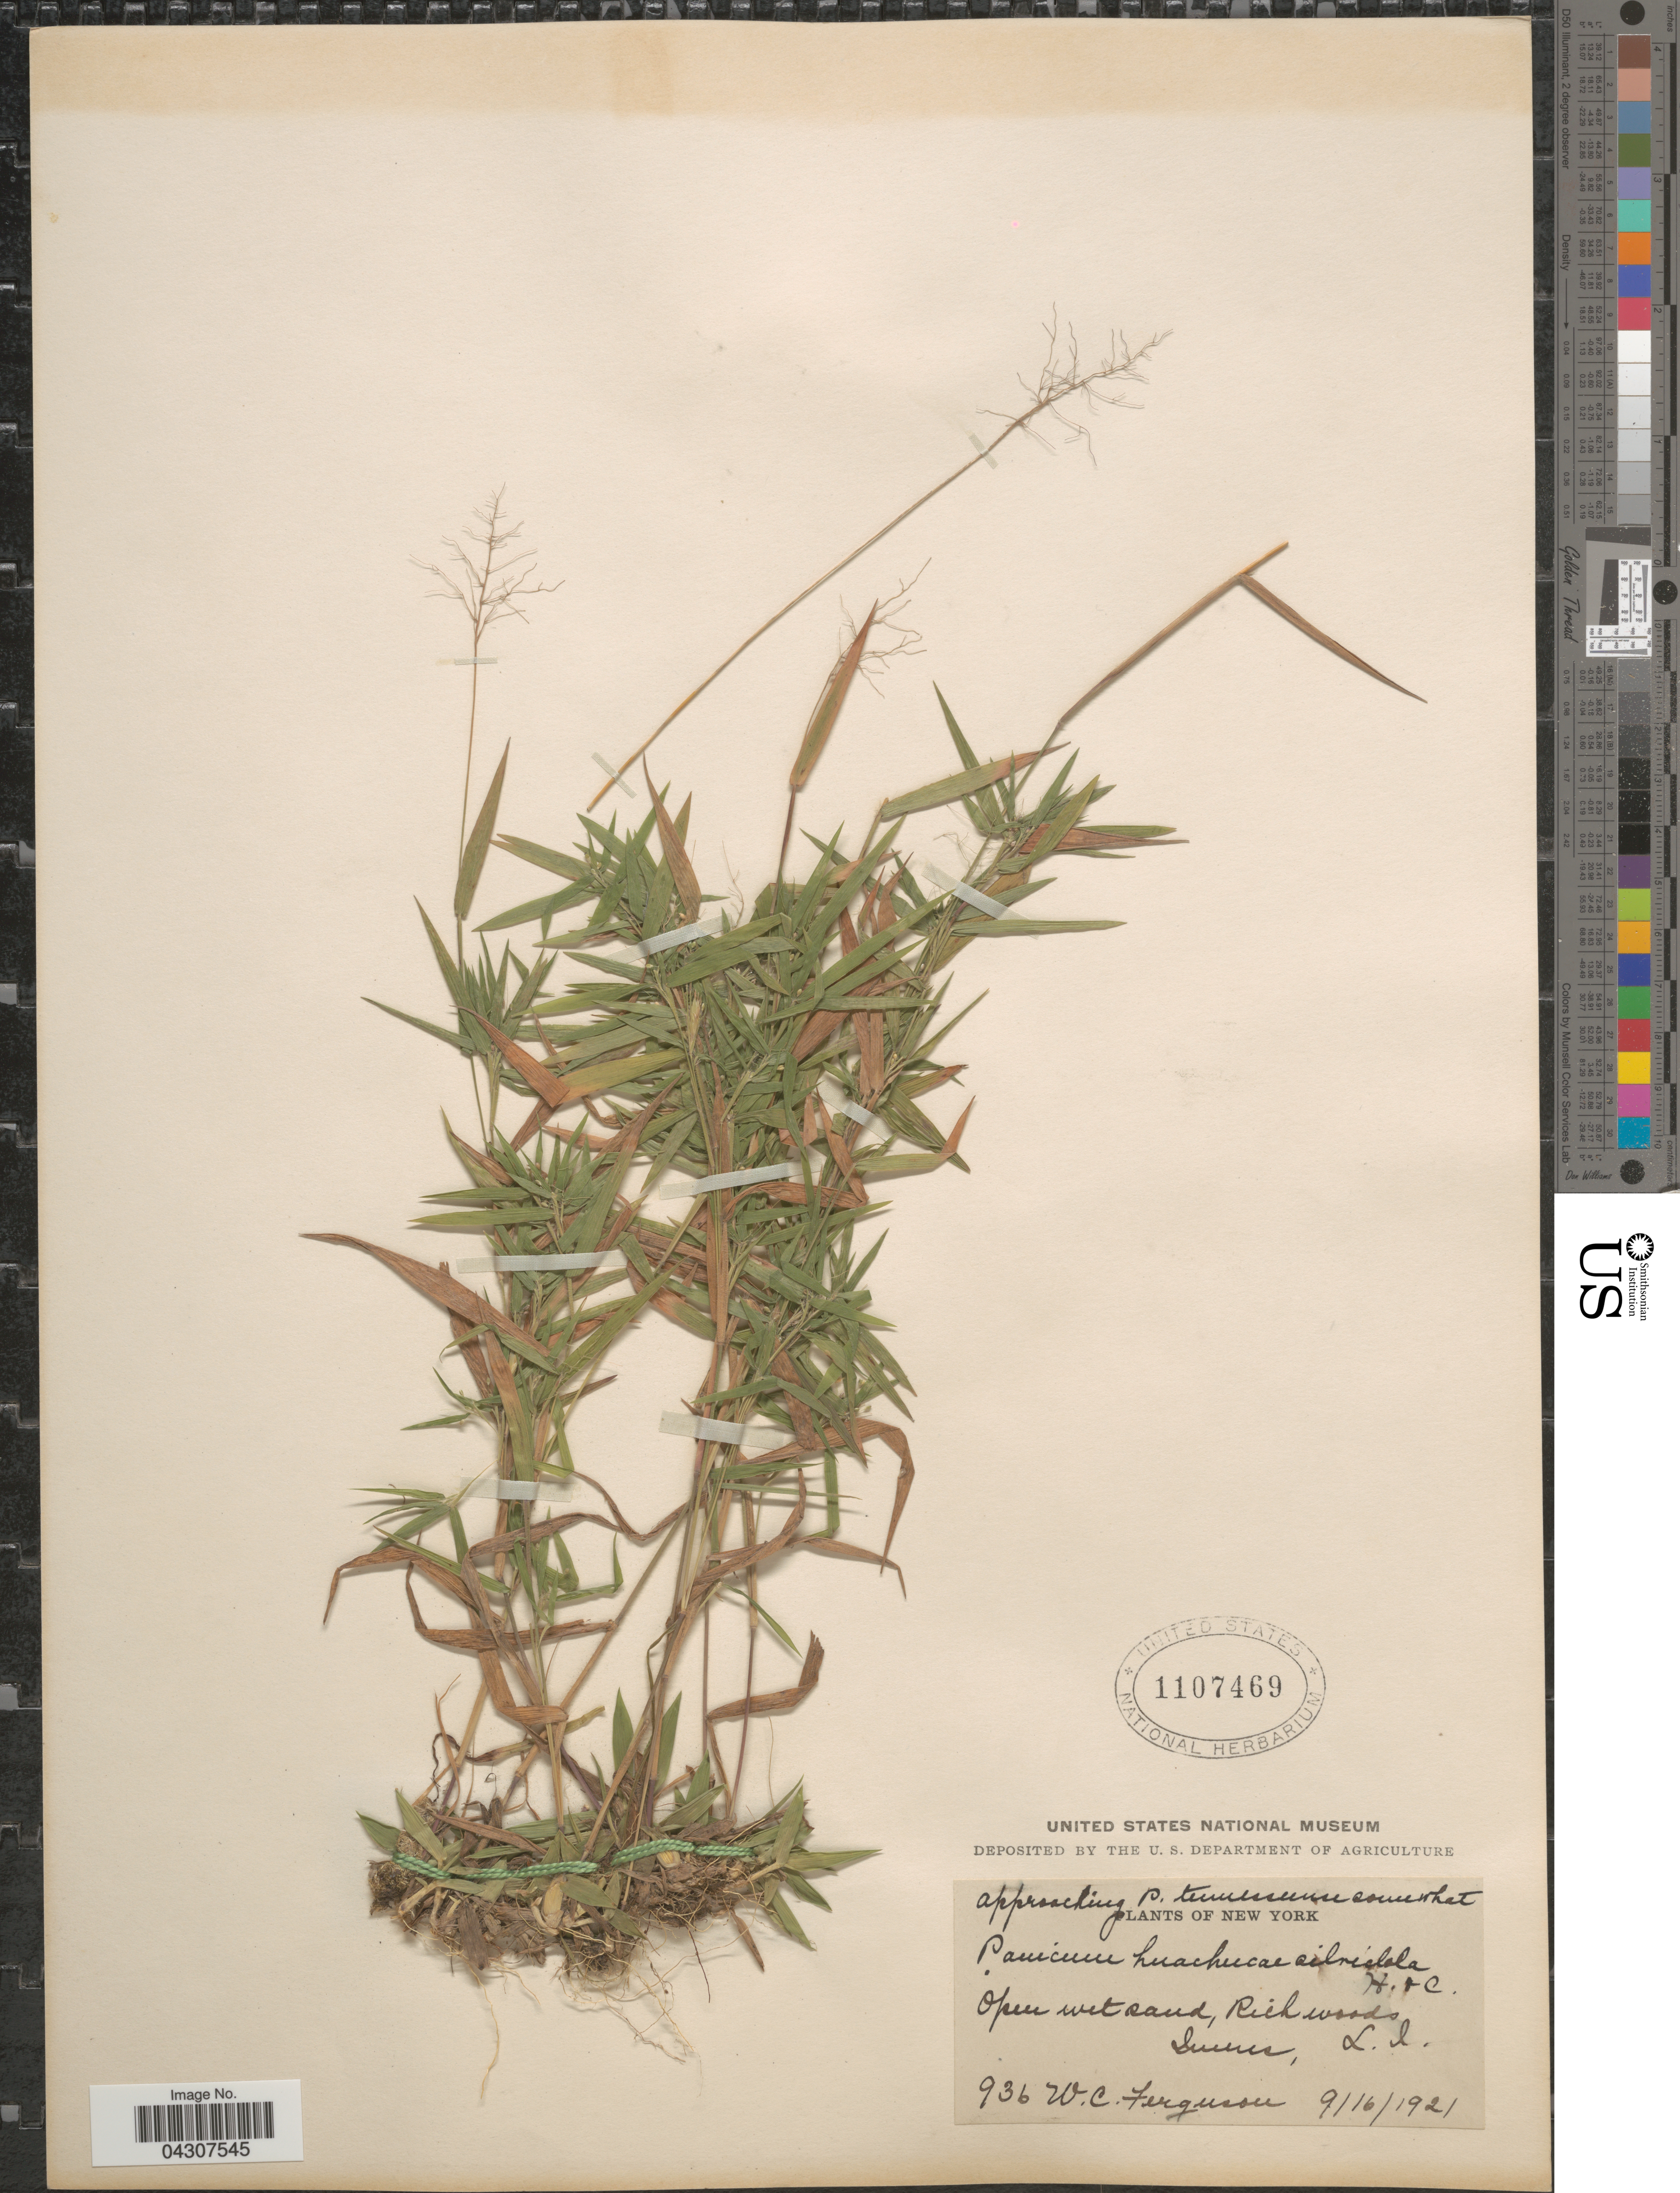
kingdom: Plantae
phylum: Tracheophyta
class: Liliopsida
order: Poales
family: Poaceae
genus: Dichanthelium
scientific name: Dichanthelium acuminatum var. acuminatum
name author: (Sw.) Gould & C.A. Clark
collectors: W. Ferguson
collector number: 936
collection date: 1921-09-16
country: United States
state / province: New York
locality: Open wet sand, Rich woods, Queens, L.I.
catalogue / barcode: US 1107469